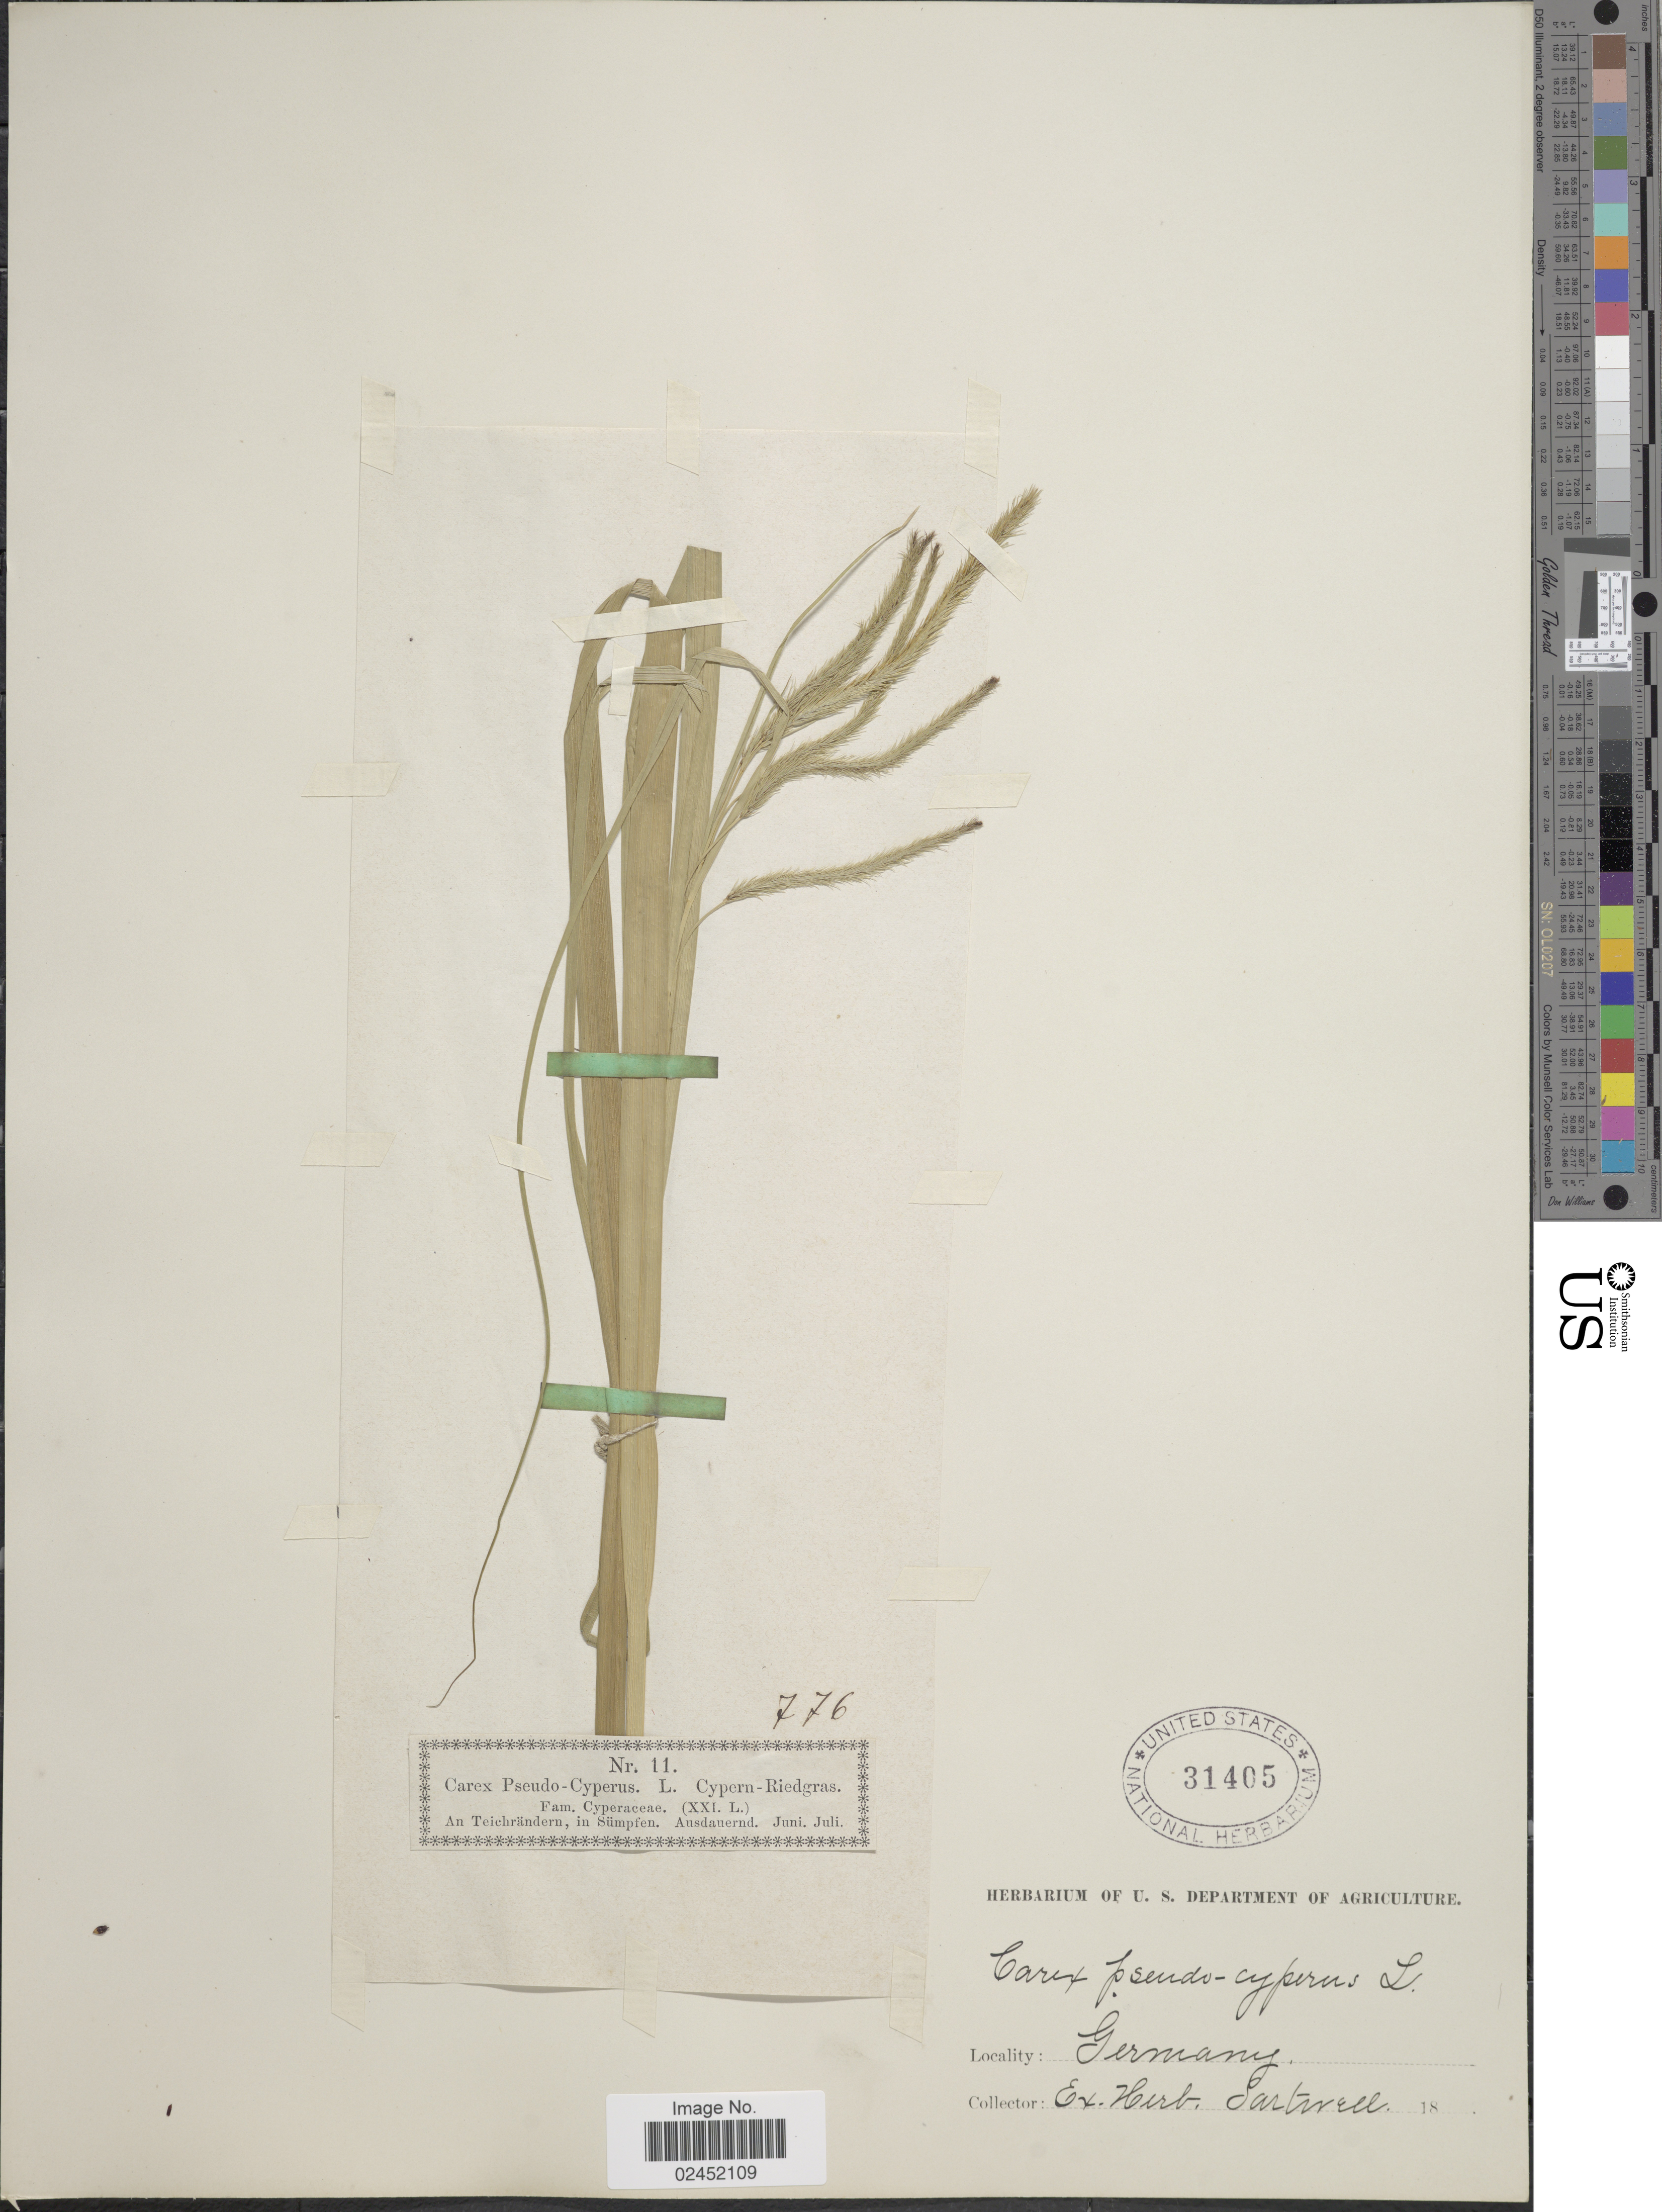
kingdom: Plantae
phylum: Tracheophyta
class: Liliopsida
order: Poales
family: Cyperaceae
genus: Carex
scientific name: Carex pseudocyperus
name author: L.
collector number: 776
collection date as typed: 18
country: Germany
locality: Germany, An Teichranderen, in Sumpfen, Ausdauernd.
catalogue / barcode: US 31405